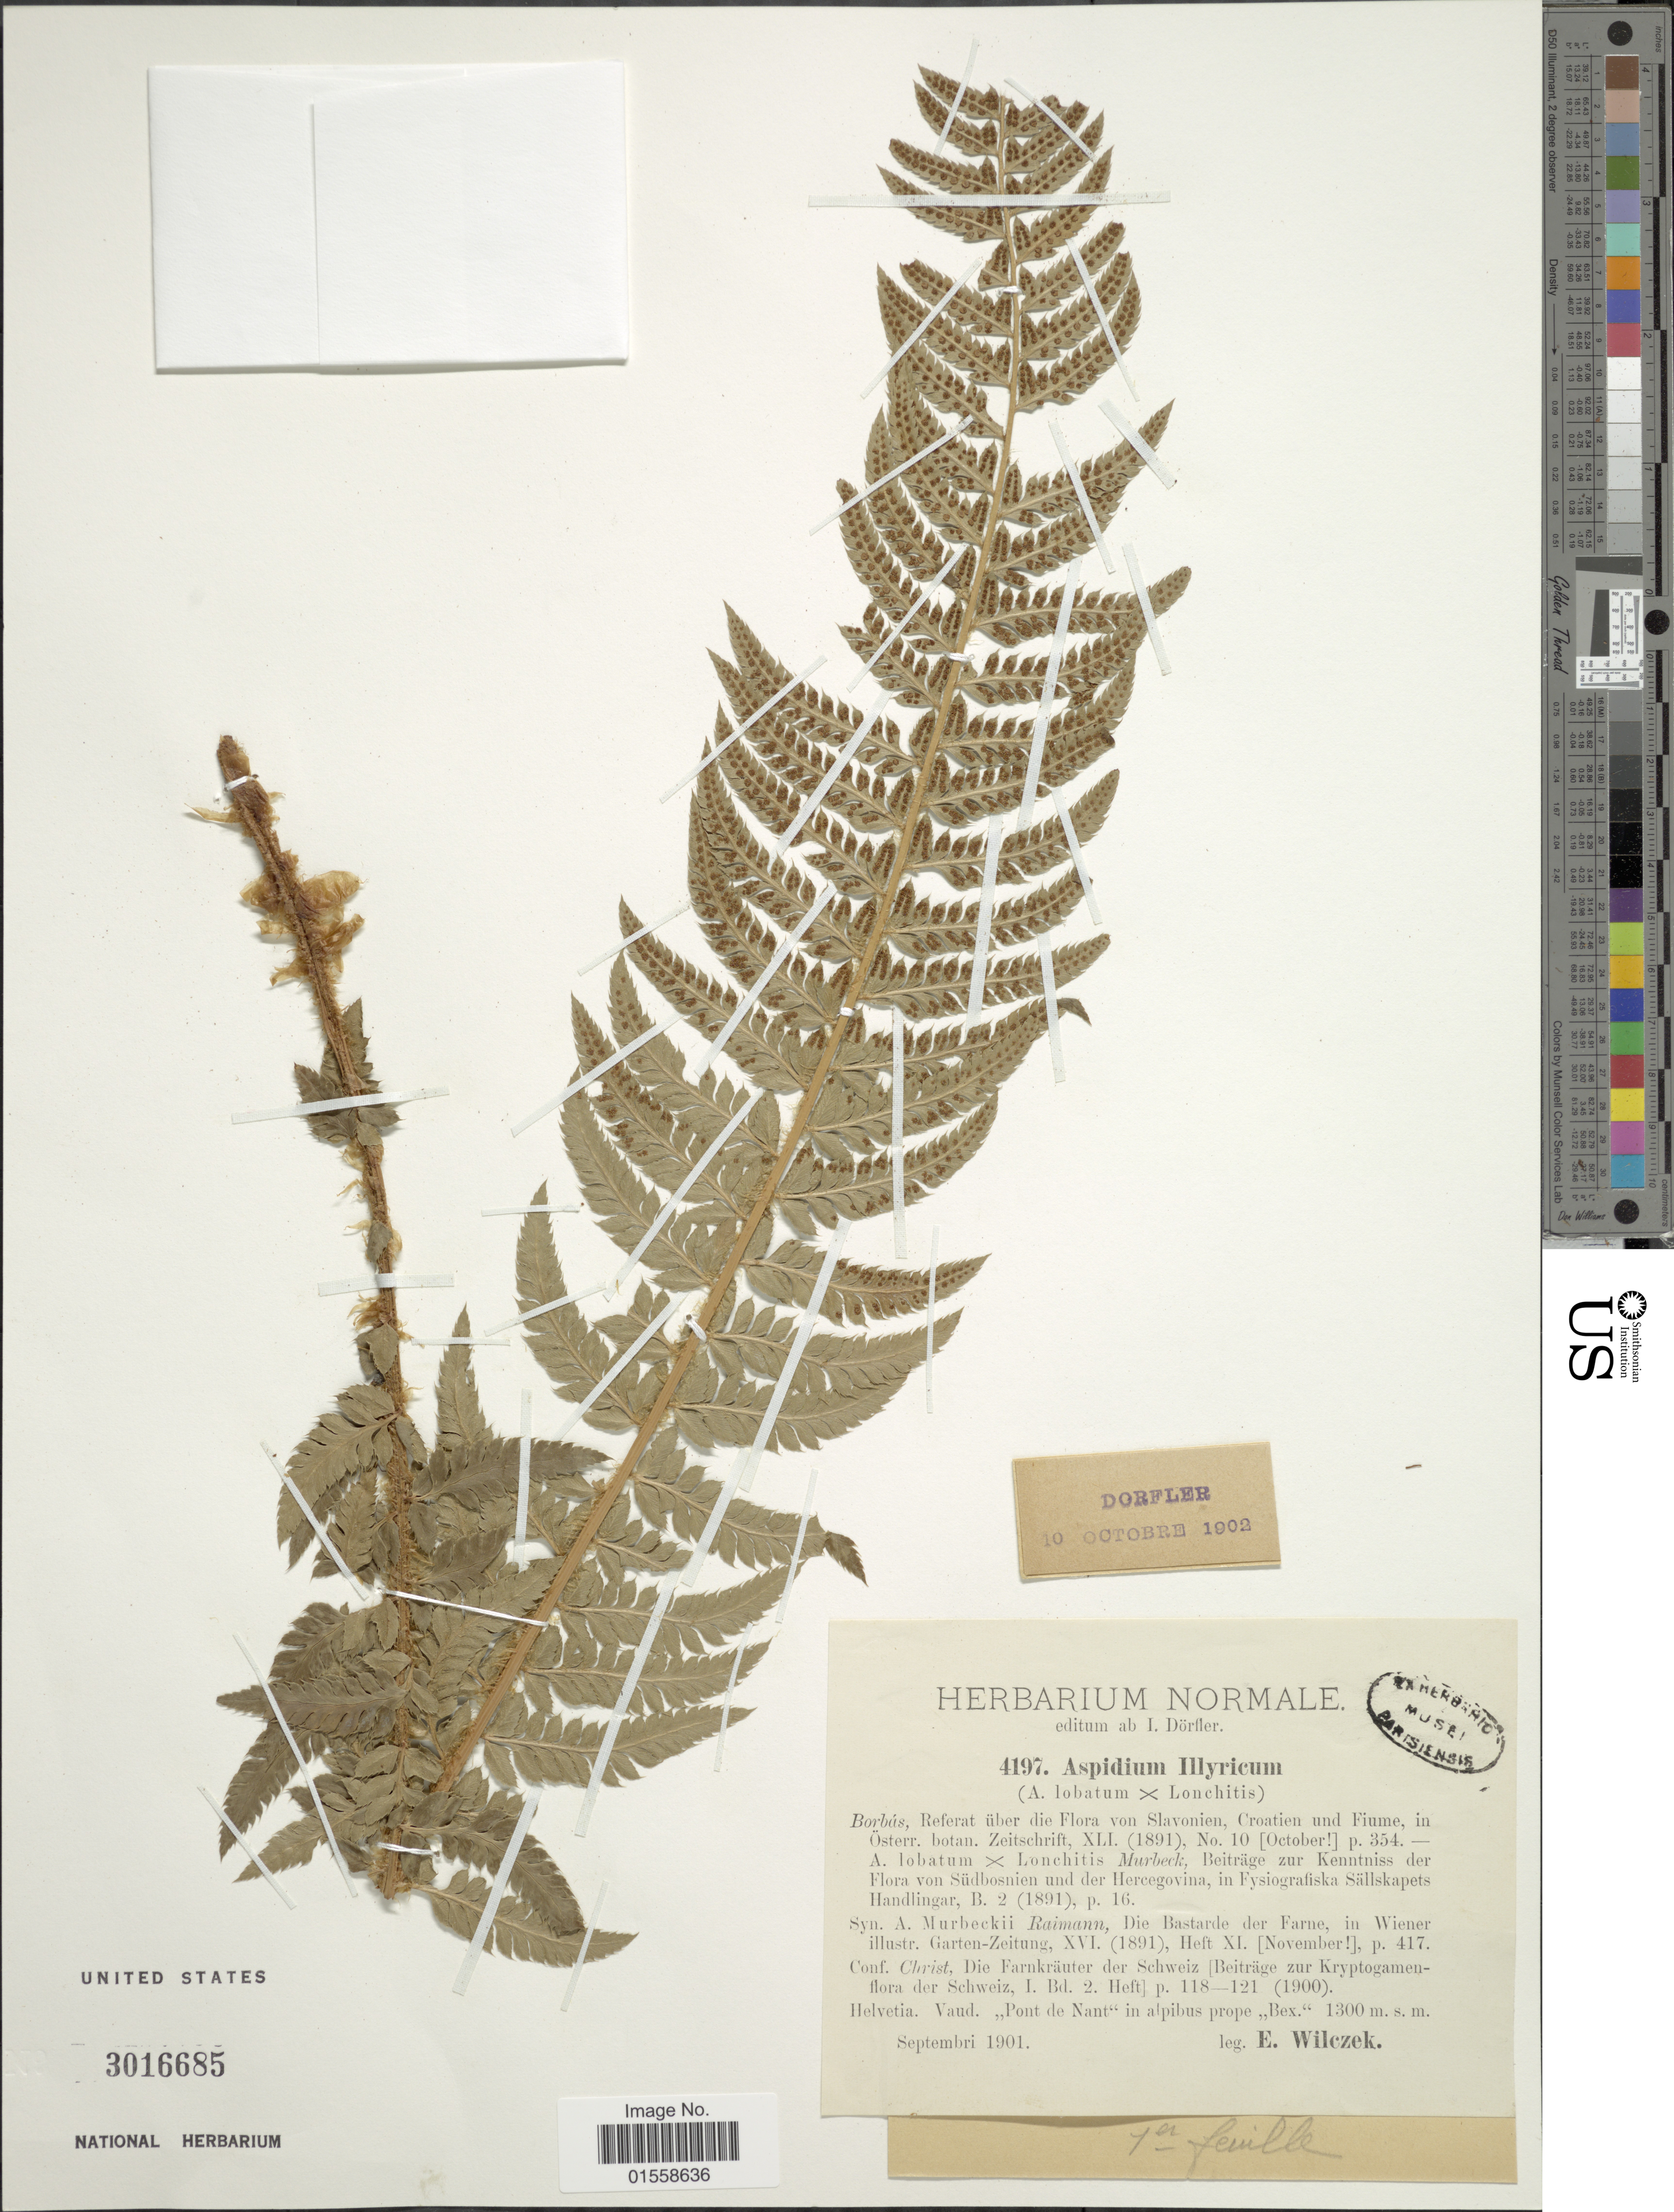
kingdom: Plantae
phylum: Tracheophyta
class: Polypodiopsida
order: Polypodiales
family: Dryopteridaceae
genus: Polystichum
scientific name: Polystichum x illyricum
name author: Hahne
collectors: E. Wilczek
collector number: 4197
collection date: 1901-09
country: Switzerland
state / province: Vaud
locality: Helvetia. Vaud.,, Pont de Nant" in alpibus prope ,,Bex".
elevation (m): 1300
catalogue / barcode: US 3016685